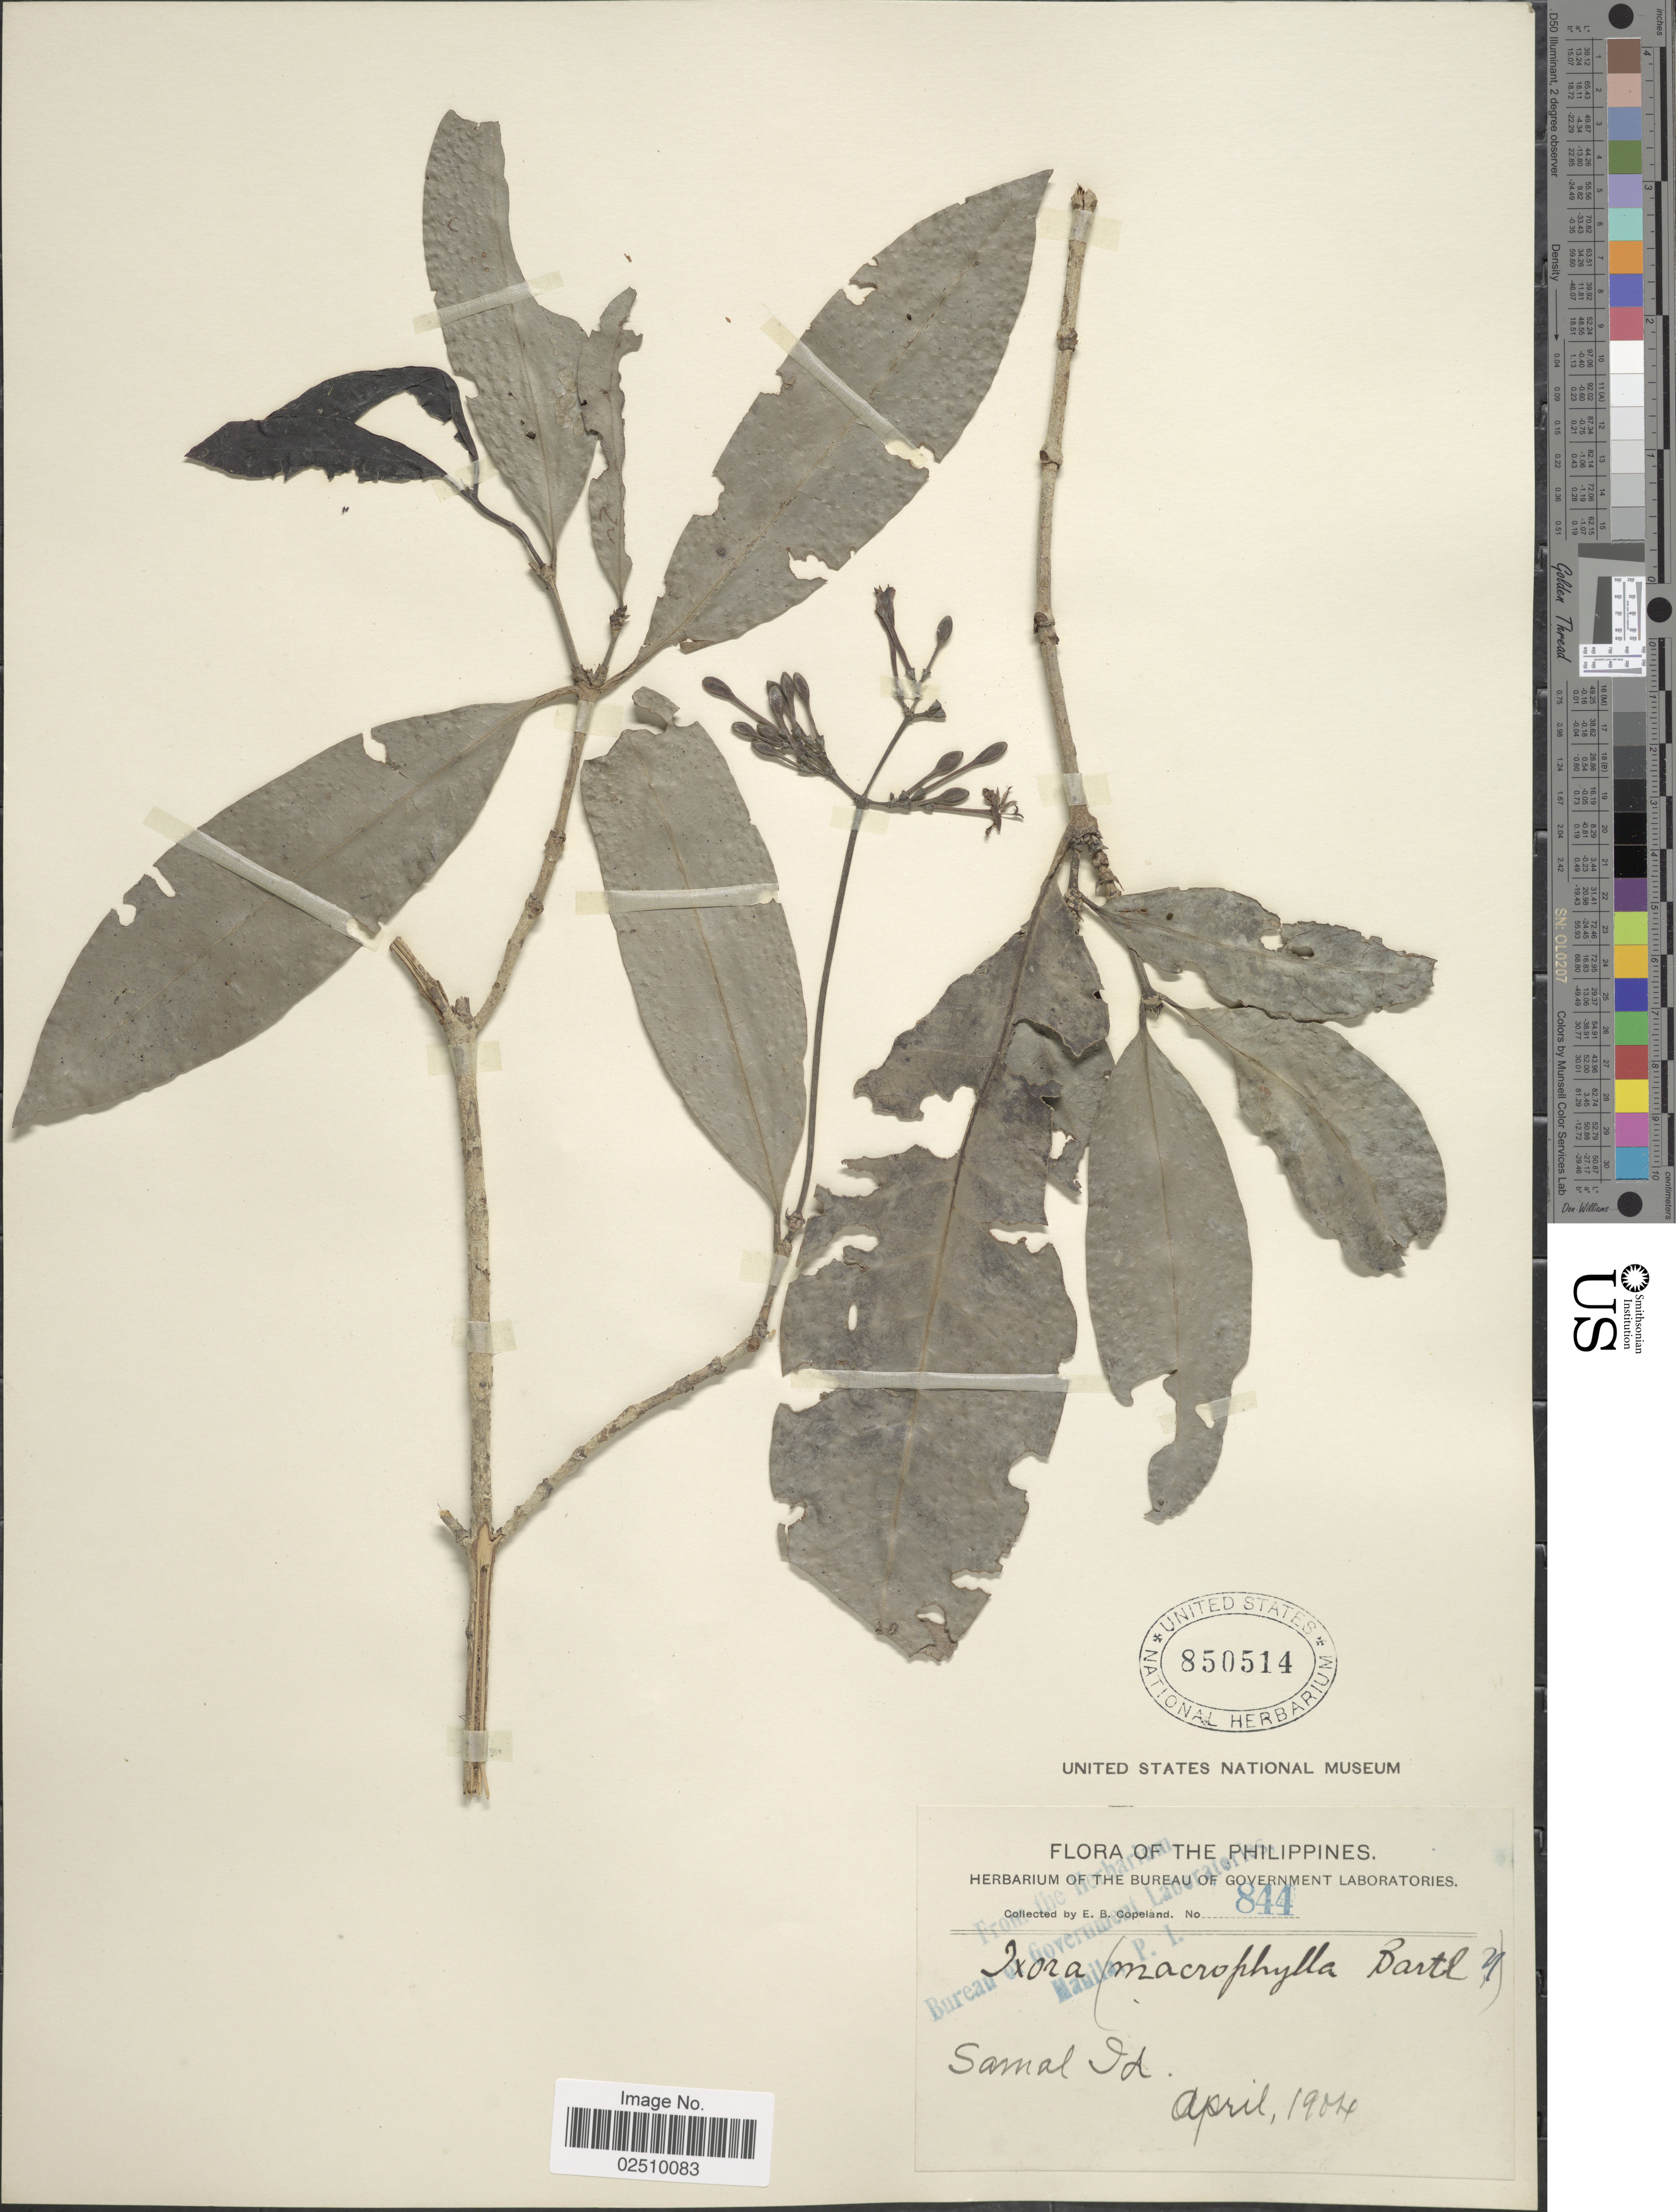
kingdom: Plantae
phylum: Tracheophyta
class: Magnoliopsida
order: Gentianales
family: Rubiaceae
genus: Ixora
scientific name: Ixora macrophylla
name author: Bartl. ex DC.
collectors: E. B. Copeland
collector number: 844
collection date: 1904-04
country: Philippines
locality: Samal Id.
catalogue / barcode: US 850514